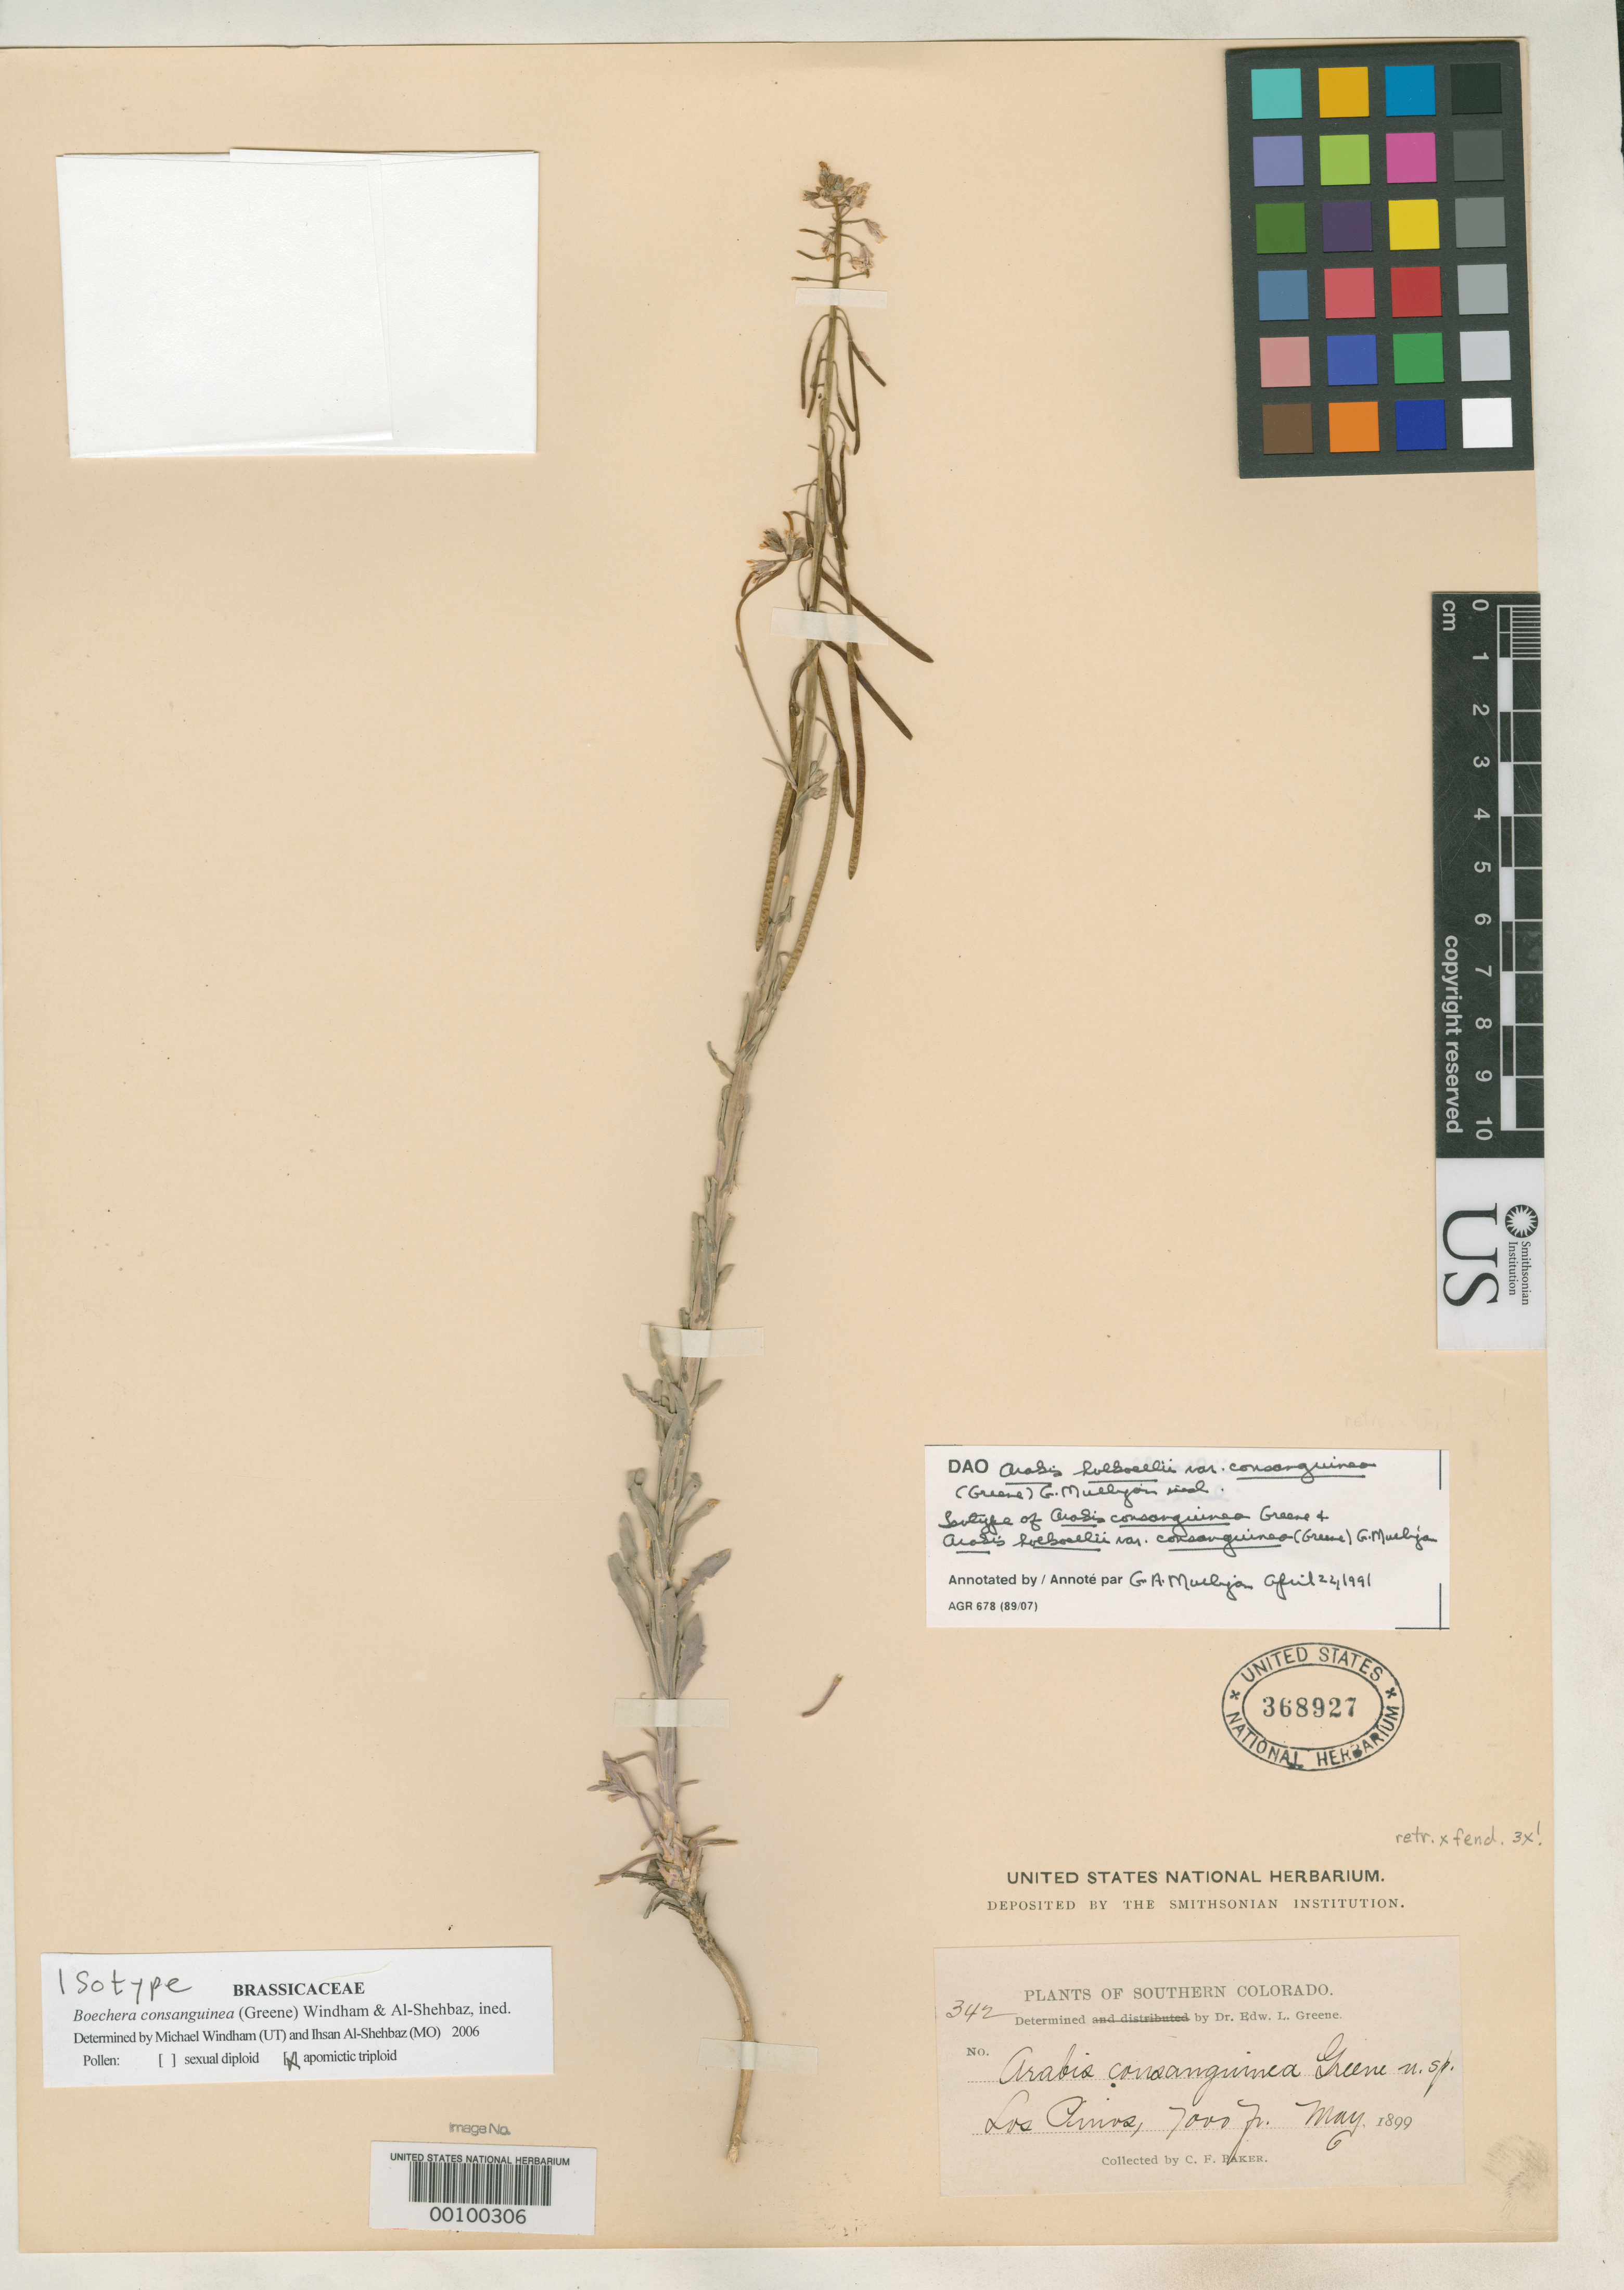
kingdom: Plantae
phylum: Tracheophyta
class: Magnoliopsida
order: Brassicales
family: Brassicaceae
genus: Arabis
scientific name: Arabis consanguinea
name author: Greene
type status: Isotype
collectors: C. F. Baker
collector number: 342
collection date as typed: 18 May 1899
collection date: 1899-05-18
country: United States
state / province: Colorado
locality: Los Pinos; alt. 7000 ft.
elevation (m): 2134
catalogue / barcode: US 368927